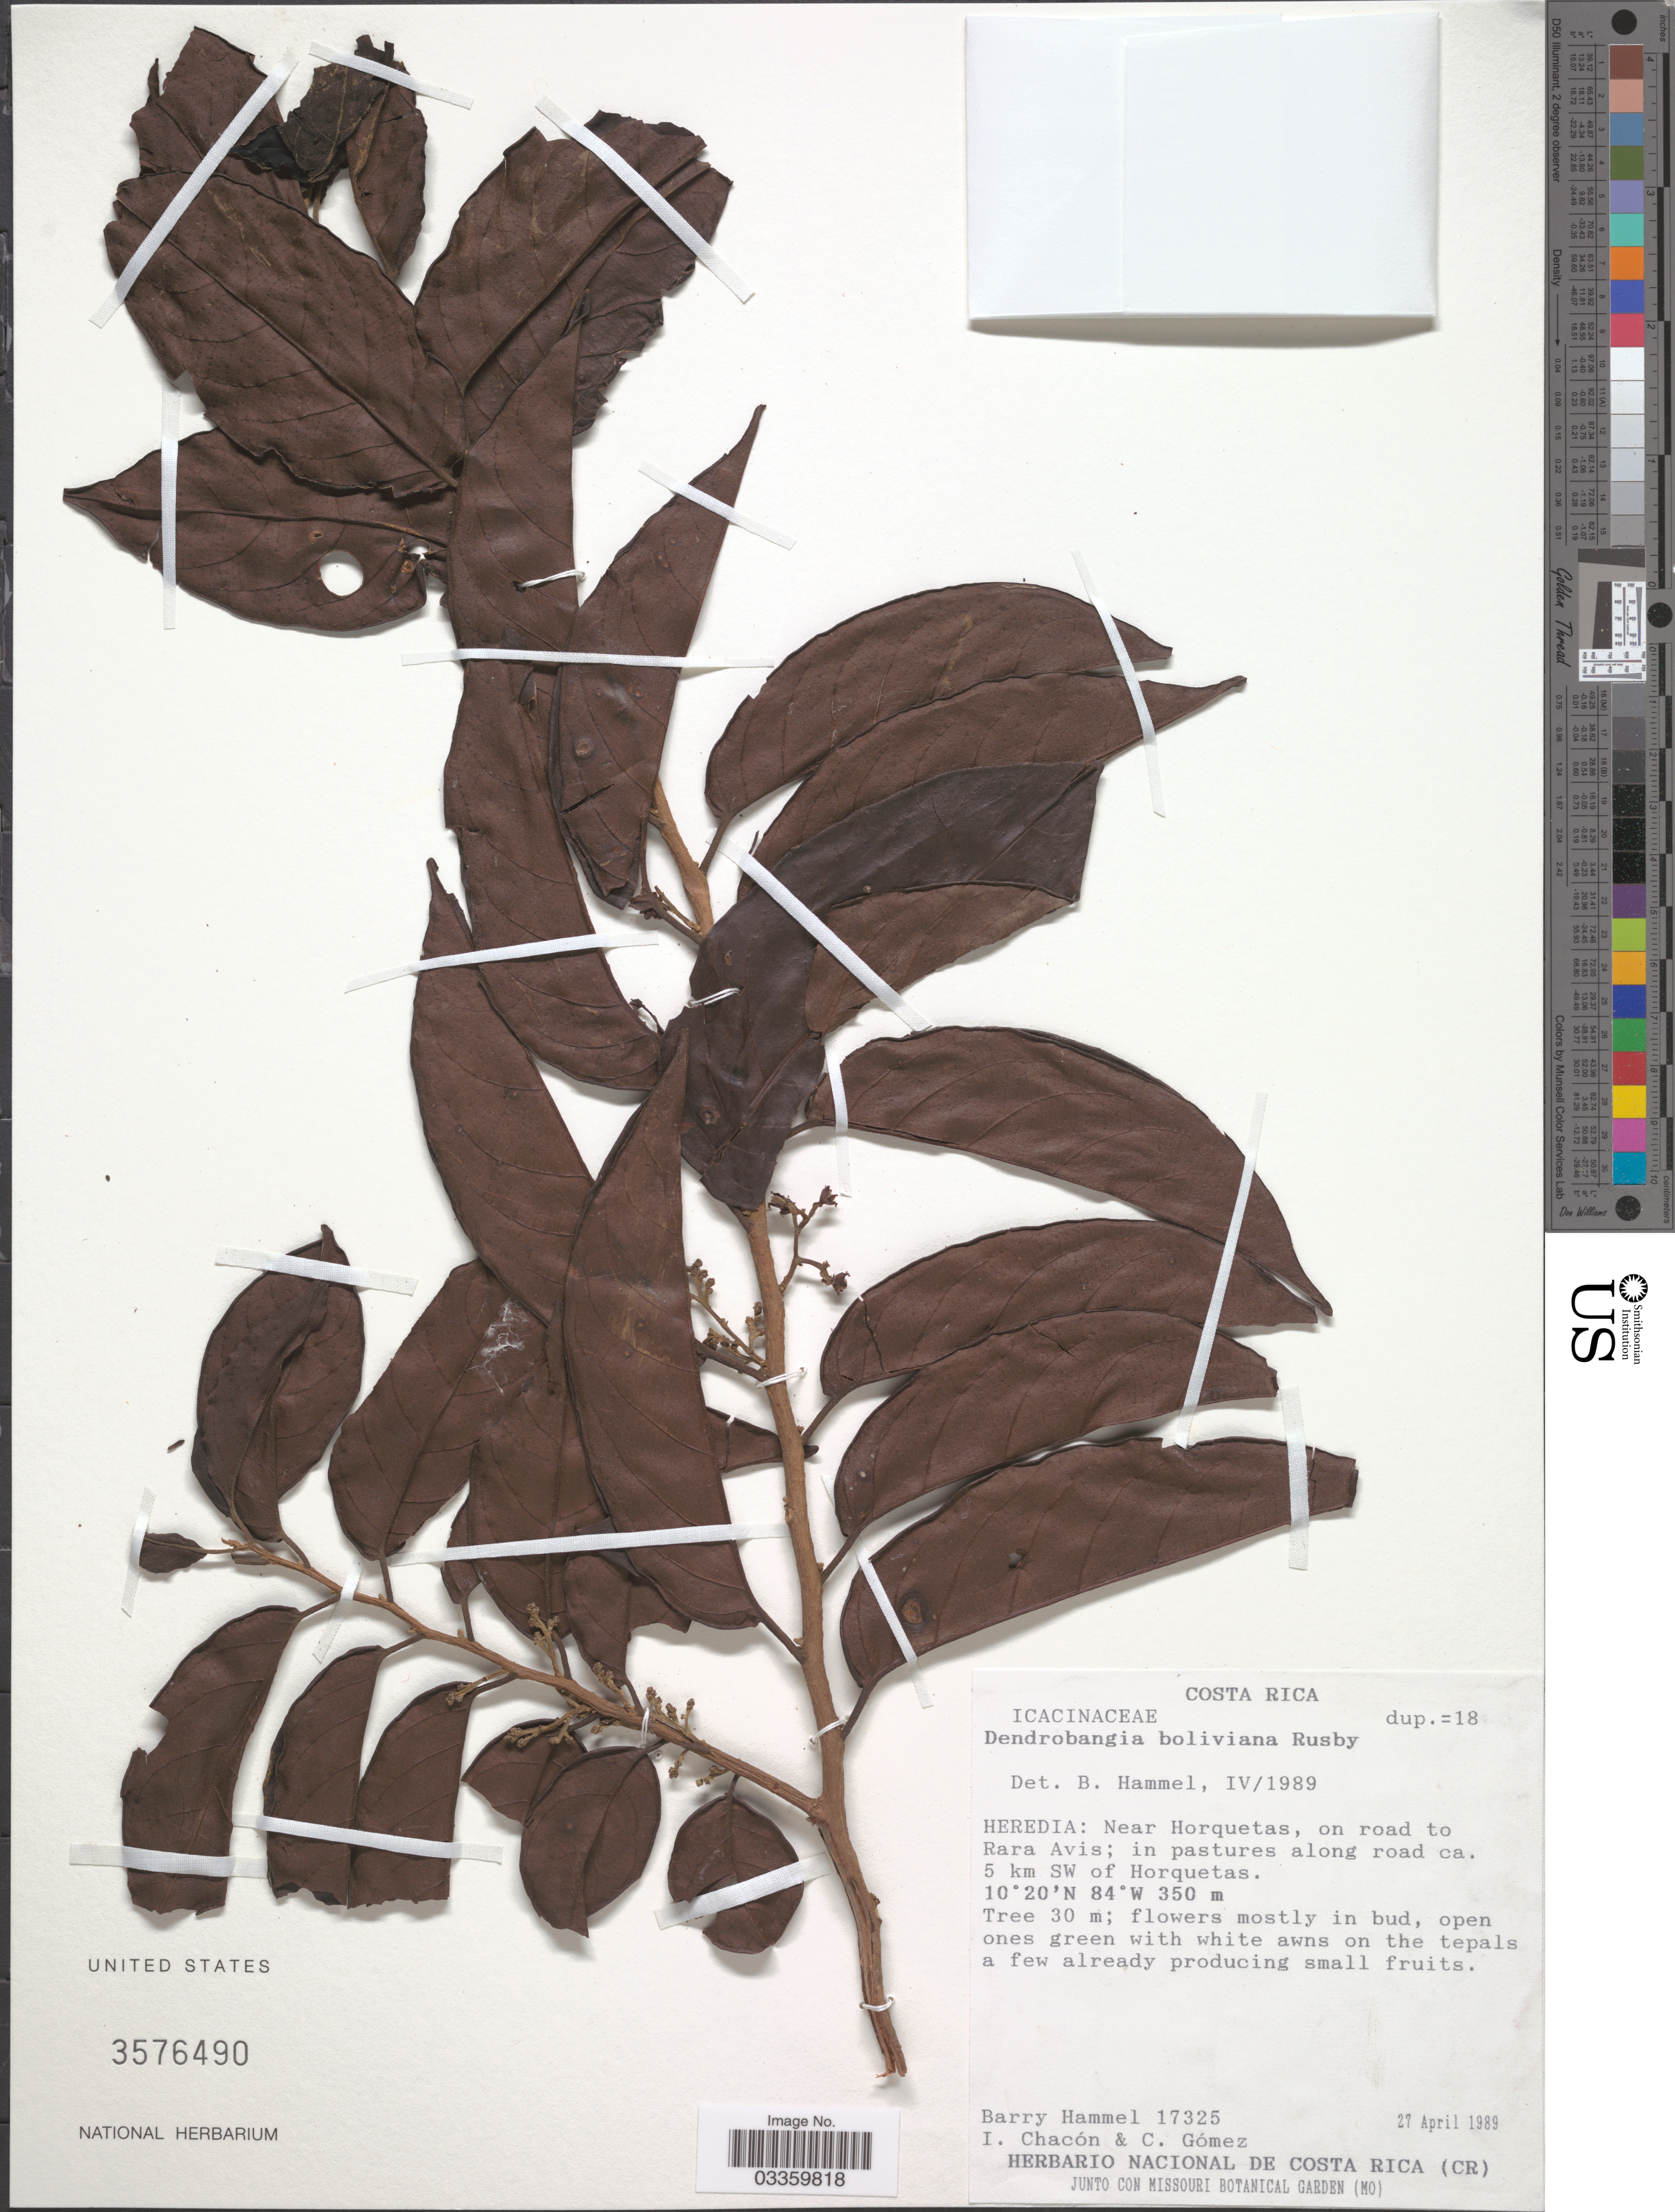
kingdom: Plantae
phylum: Tracheophyta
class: Magnoliopsida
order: Metteniusales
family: Metteniusaceae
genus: Dendrobangia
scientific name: Dendrobangia boliviana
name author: Rusby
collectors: B. Hammel, I. Chacón & C. Gómez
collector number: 17325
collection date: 1989-04-27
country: Costa Rica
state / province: Heredia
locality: Near Horquetas, on road to Rara Avis; in pastures along road ca. 5 km SW of Horquetas.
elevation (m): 350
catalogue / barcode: US 3576490